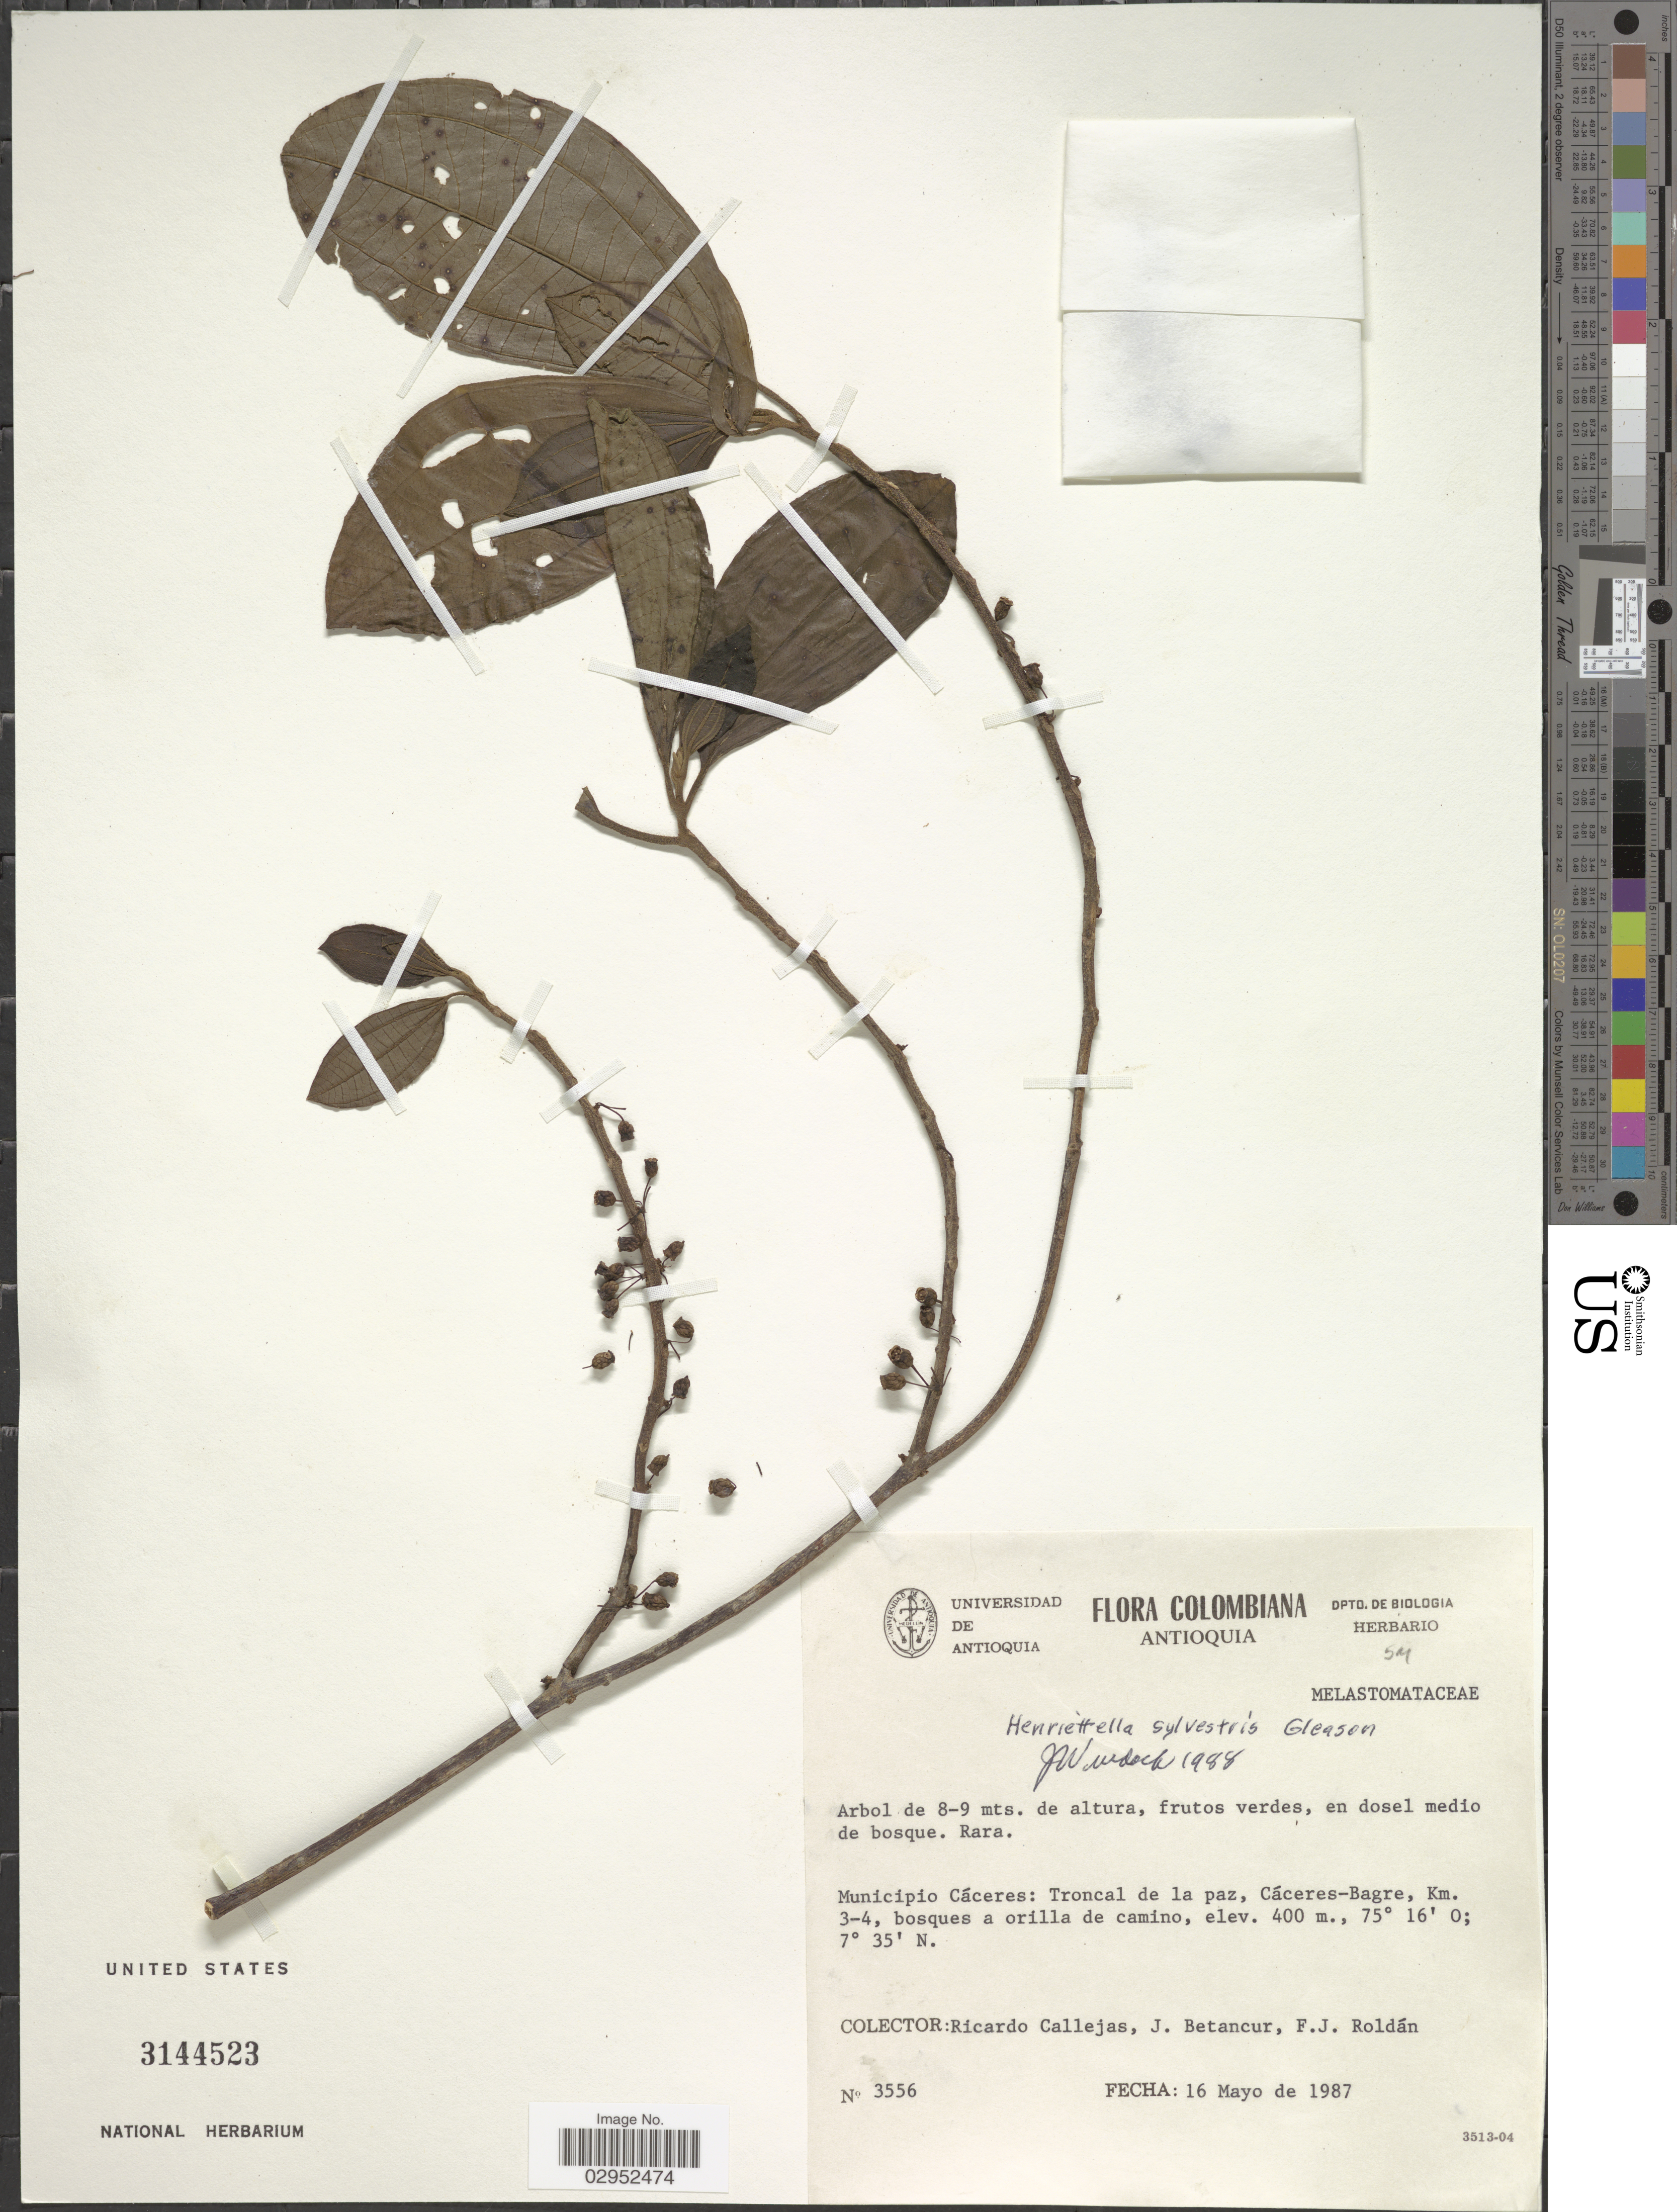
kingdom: Plantae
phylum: Tracheophyta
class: Magnoliopsida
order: Myrtales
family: Melastomataceae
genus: Henriettea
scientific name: Henriettea fascicularis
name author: (Sw.) M. Gómez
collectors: R. Callejas, J. Betancur & F. J. Roldán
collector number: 3556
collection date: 1987-05-16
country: Colombia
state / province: Antioquia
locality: Municipio Cáceres: Troncal de la paz, Cáceres-Bagre, Km. 3-4.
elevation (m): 400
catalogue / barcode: US 3144523